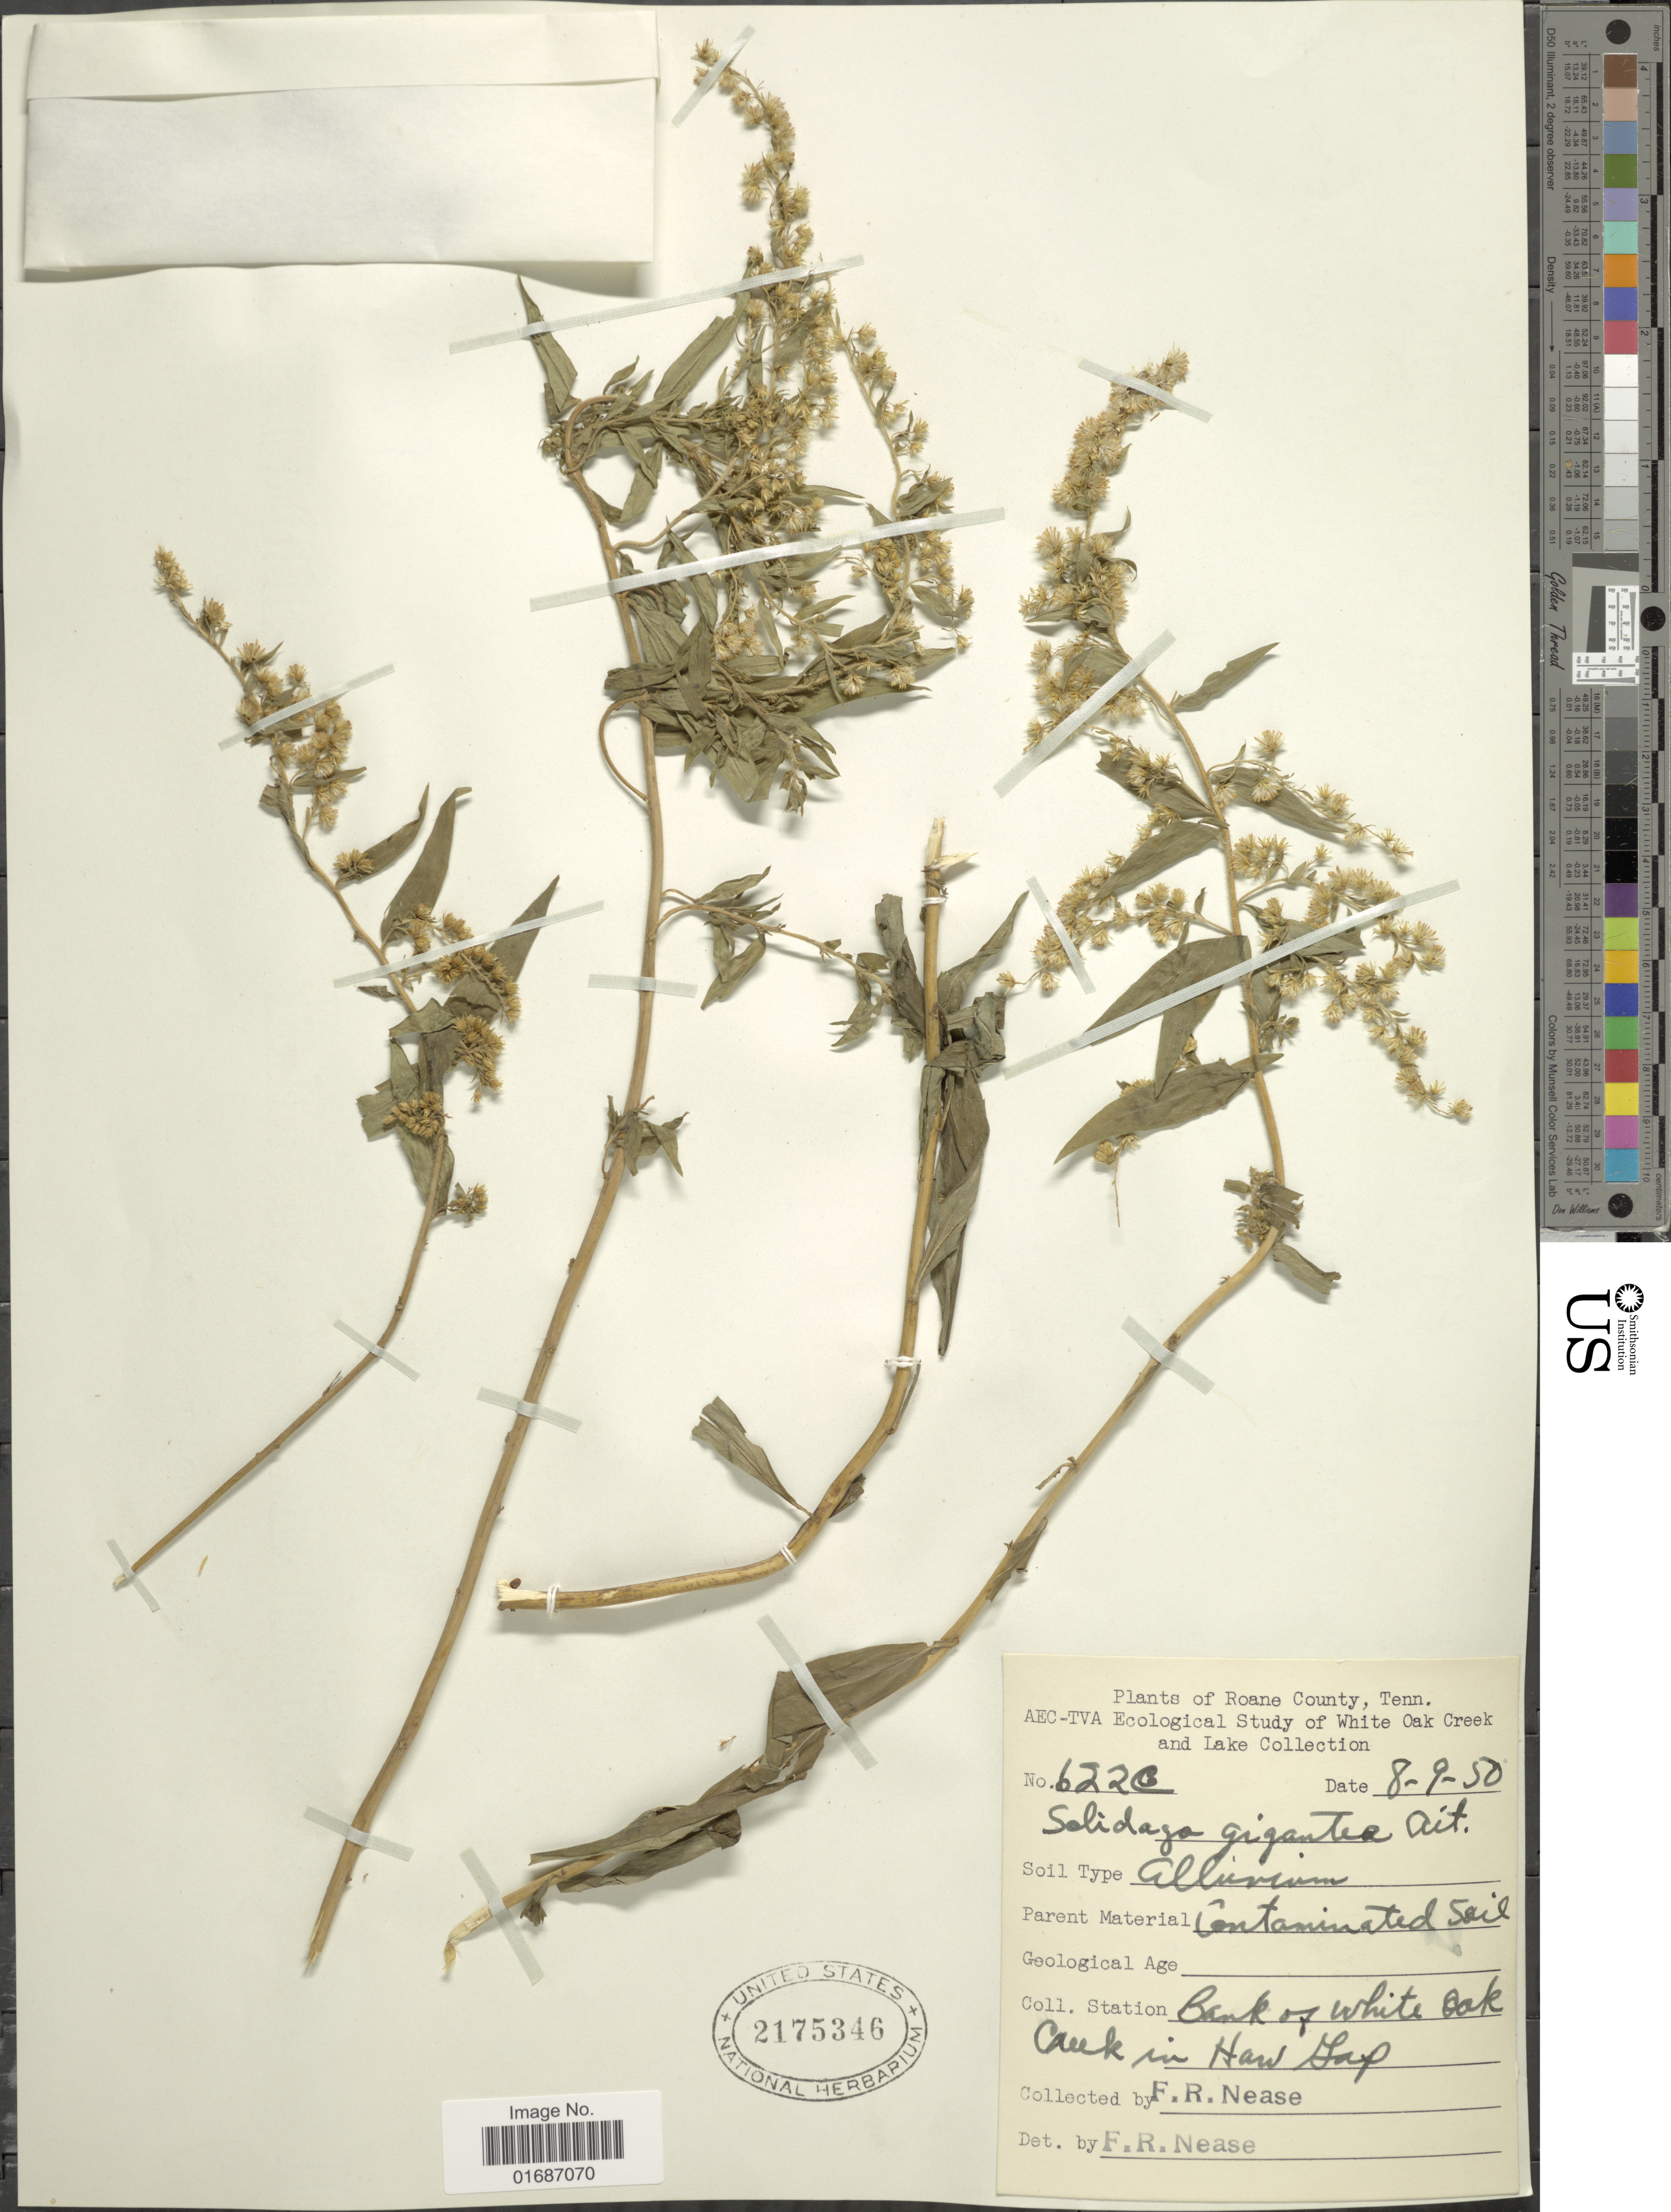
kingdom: Plantae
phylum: Tracheophyta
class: Magnoliopsida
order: Asterales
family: Asteraceae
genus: Solidago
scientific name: Solidago gigantea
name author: Aiton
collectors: F. Nease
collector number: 622c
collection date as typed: Transcribed d/m/y: 9/8/50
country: United States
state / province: Tennessee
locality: Roane County, Bank of white Oak Creek in Haw Gap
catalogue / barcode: US 2175346